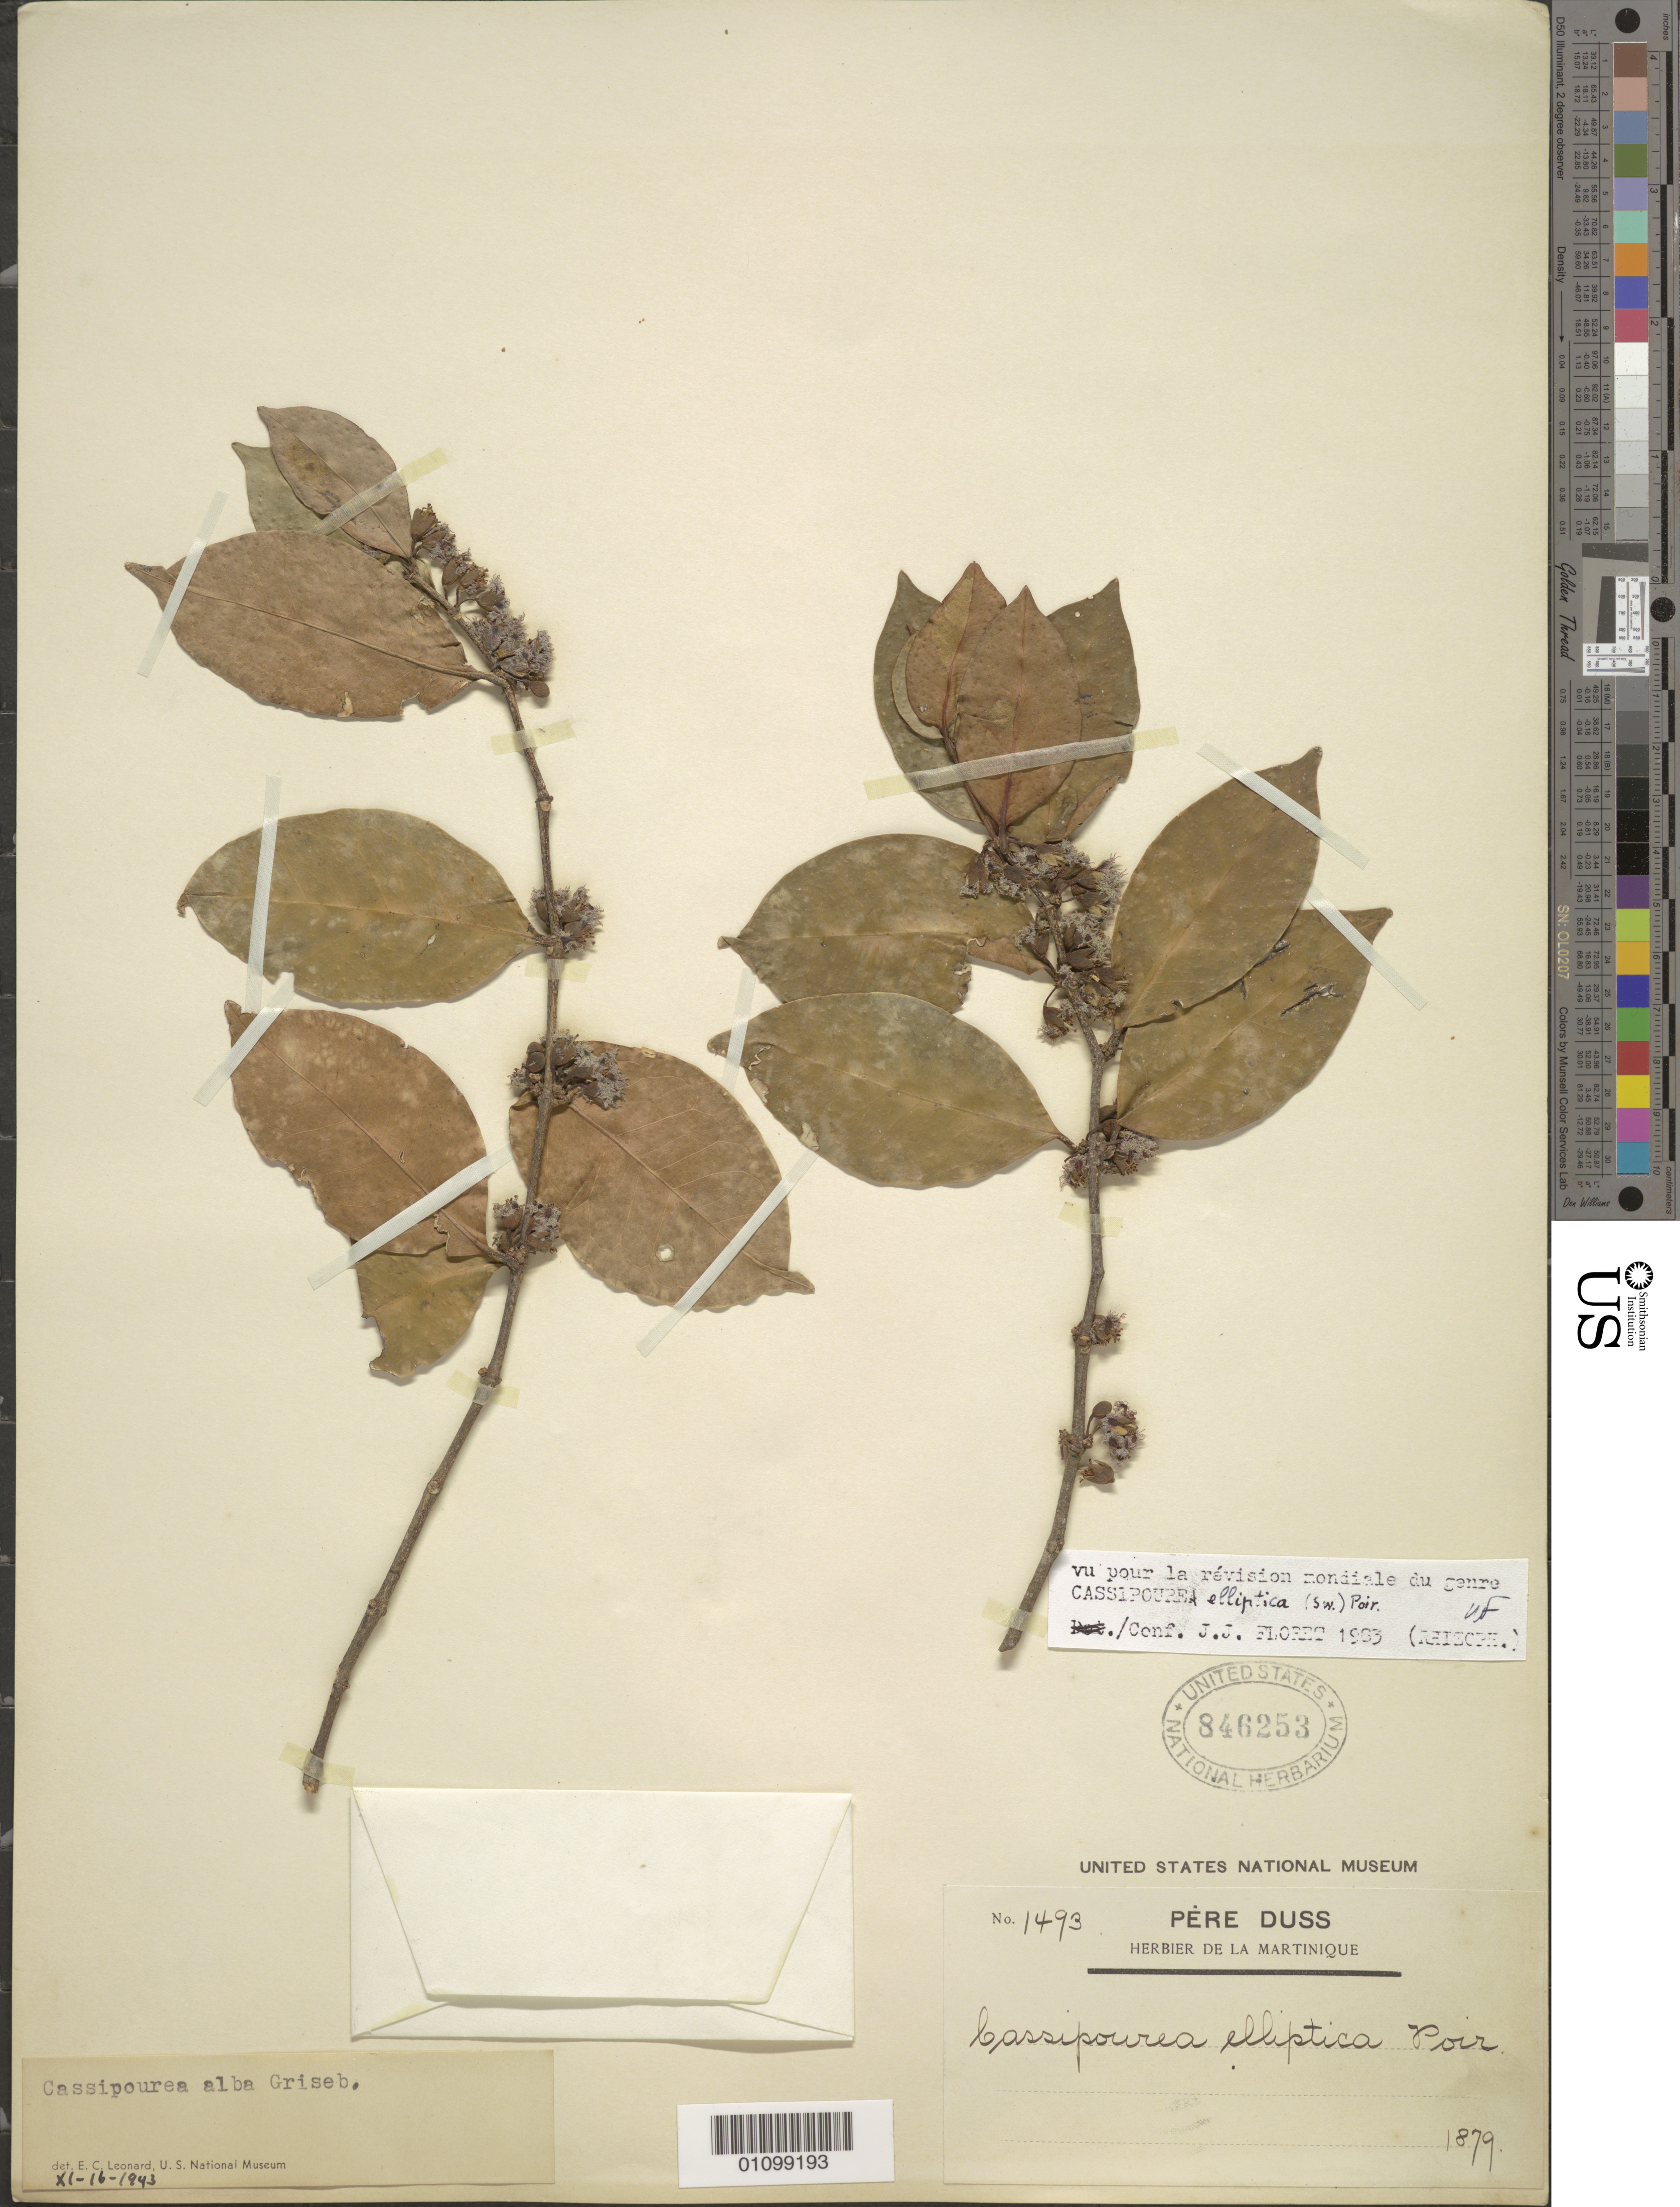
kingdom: Plantae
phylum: Tracheophyta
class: Magnoliopsida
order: Malpighiales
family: Rhizophoraceae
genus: Cassipourea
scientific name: Cassipourea guianensis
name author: Aubl.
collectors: Père Duss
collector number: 1493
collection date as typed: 1879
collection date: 1879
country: Martinique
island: Martinique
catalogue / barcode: US 846253